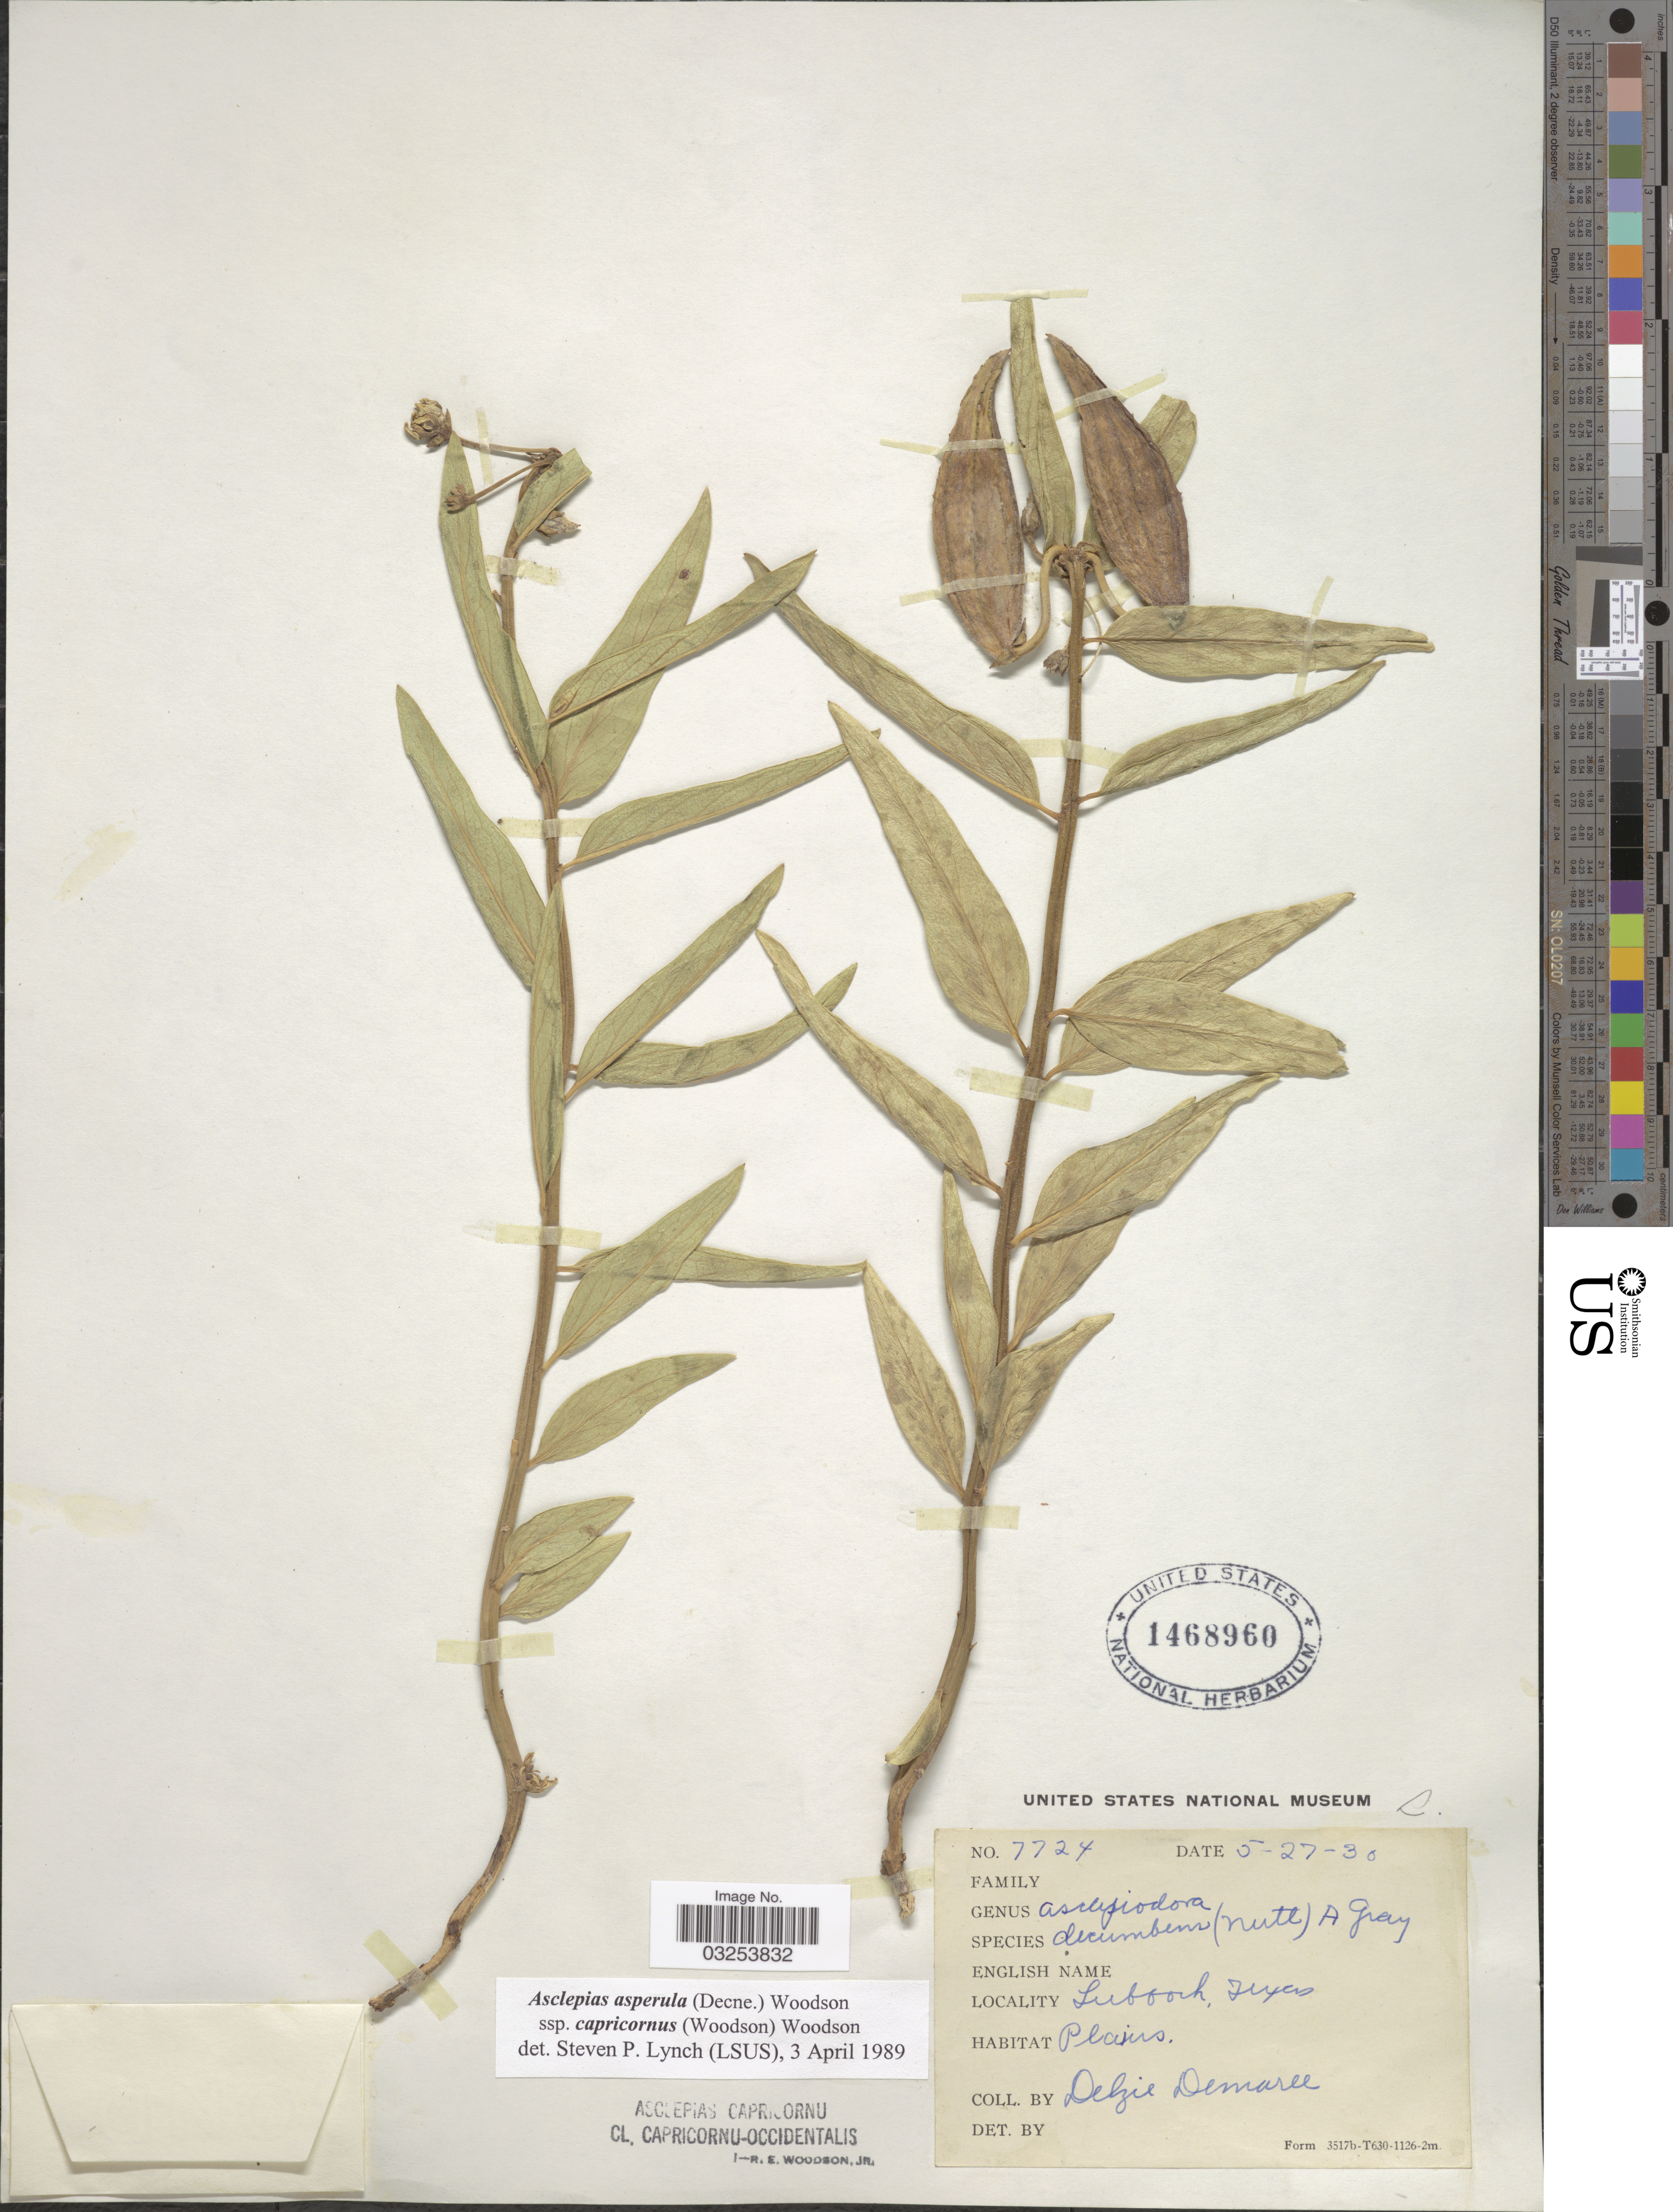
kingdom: Plantae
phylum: Tracheophyta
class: Magnoliopsida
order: Gentianales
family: Apocynaceae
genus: Asclepias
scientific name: Asclepias asperula subsp. capricornus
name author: Woodson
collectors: D. Demaree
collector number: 7724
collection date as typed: Transcribed d/m/y: 27/5/30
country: United States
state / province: Texas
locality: Lubbock.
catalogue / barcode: US 1468960